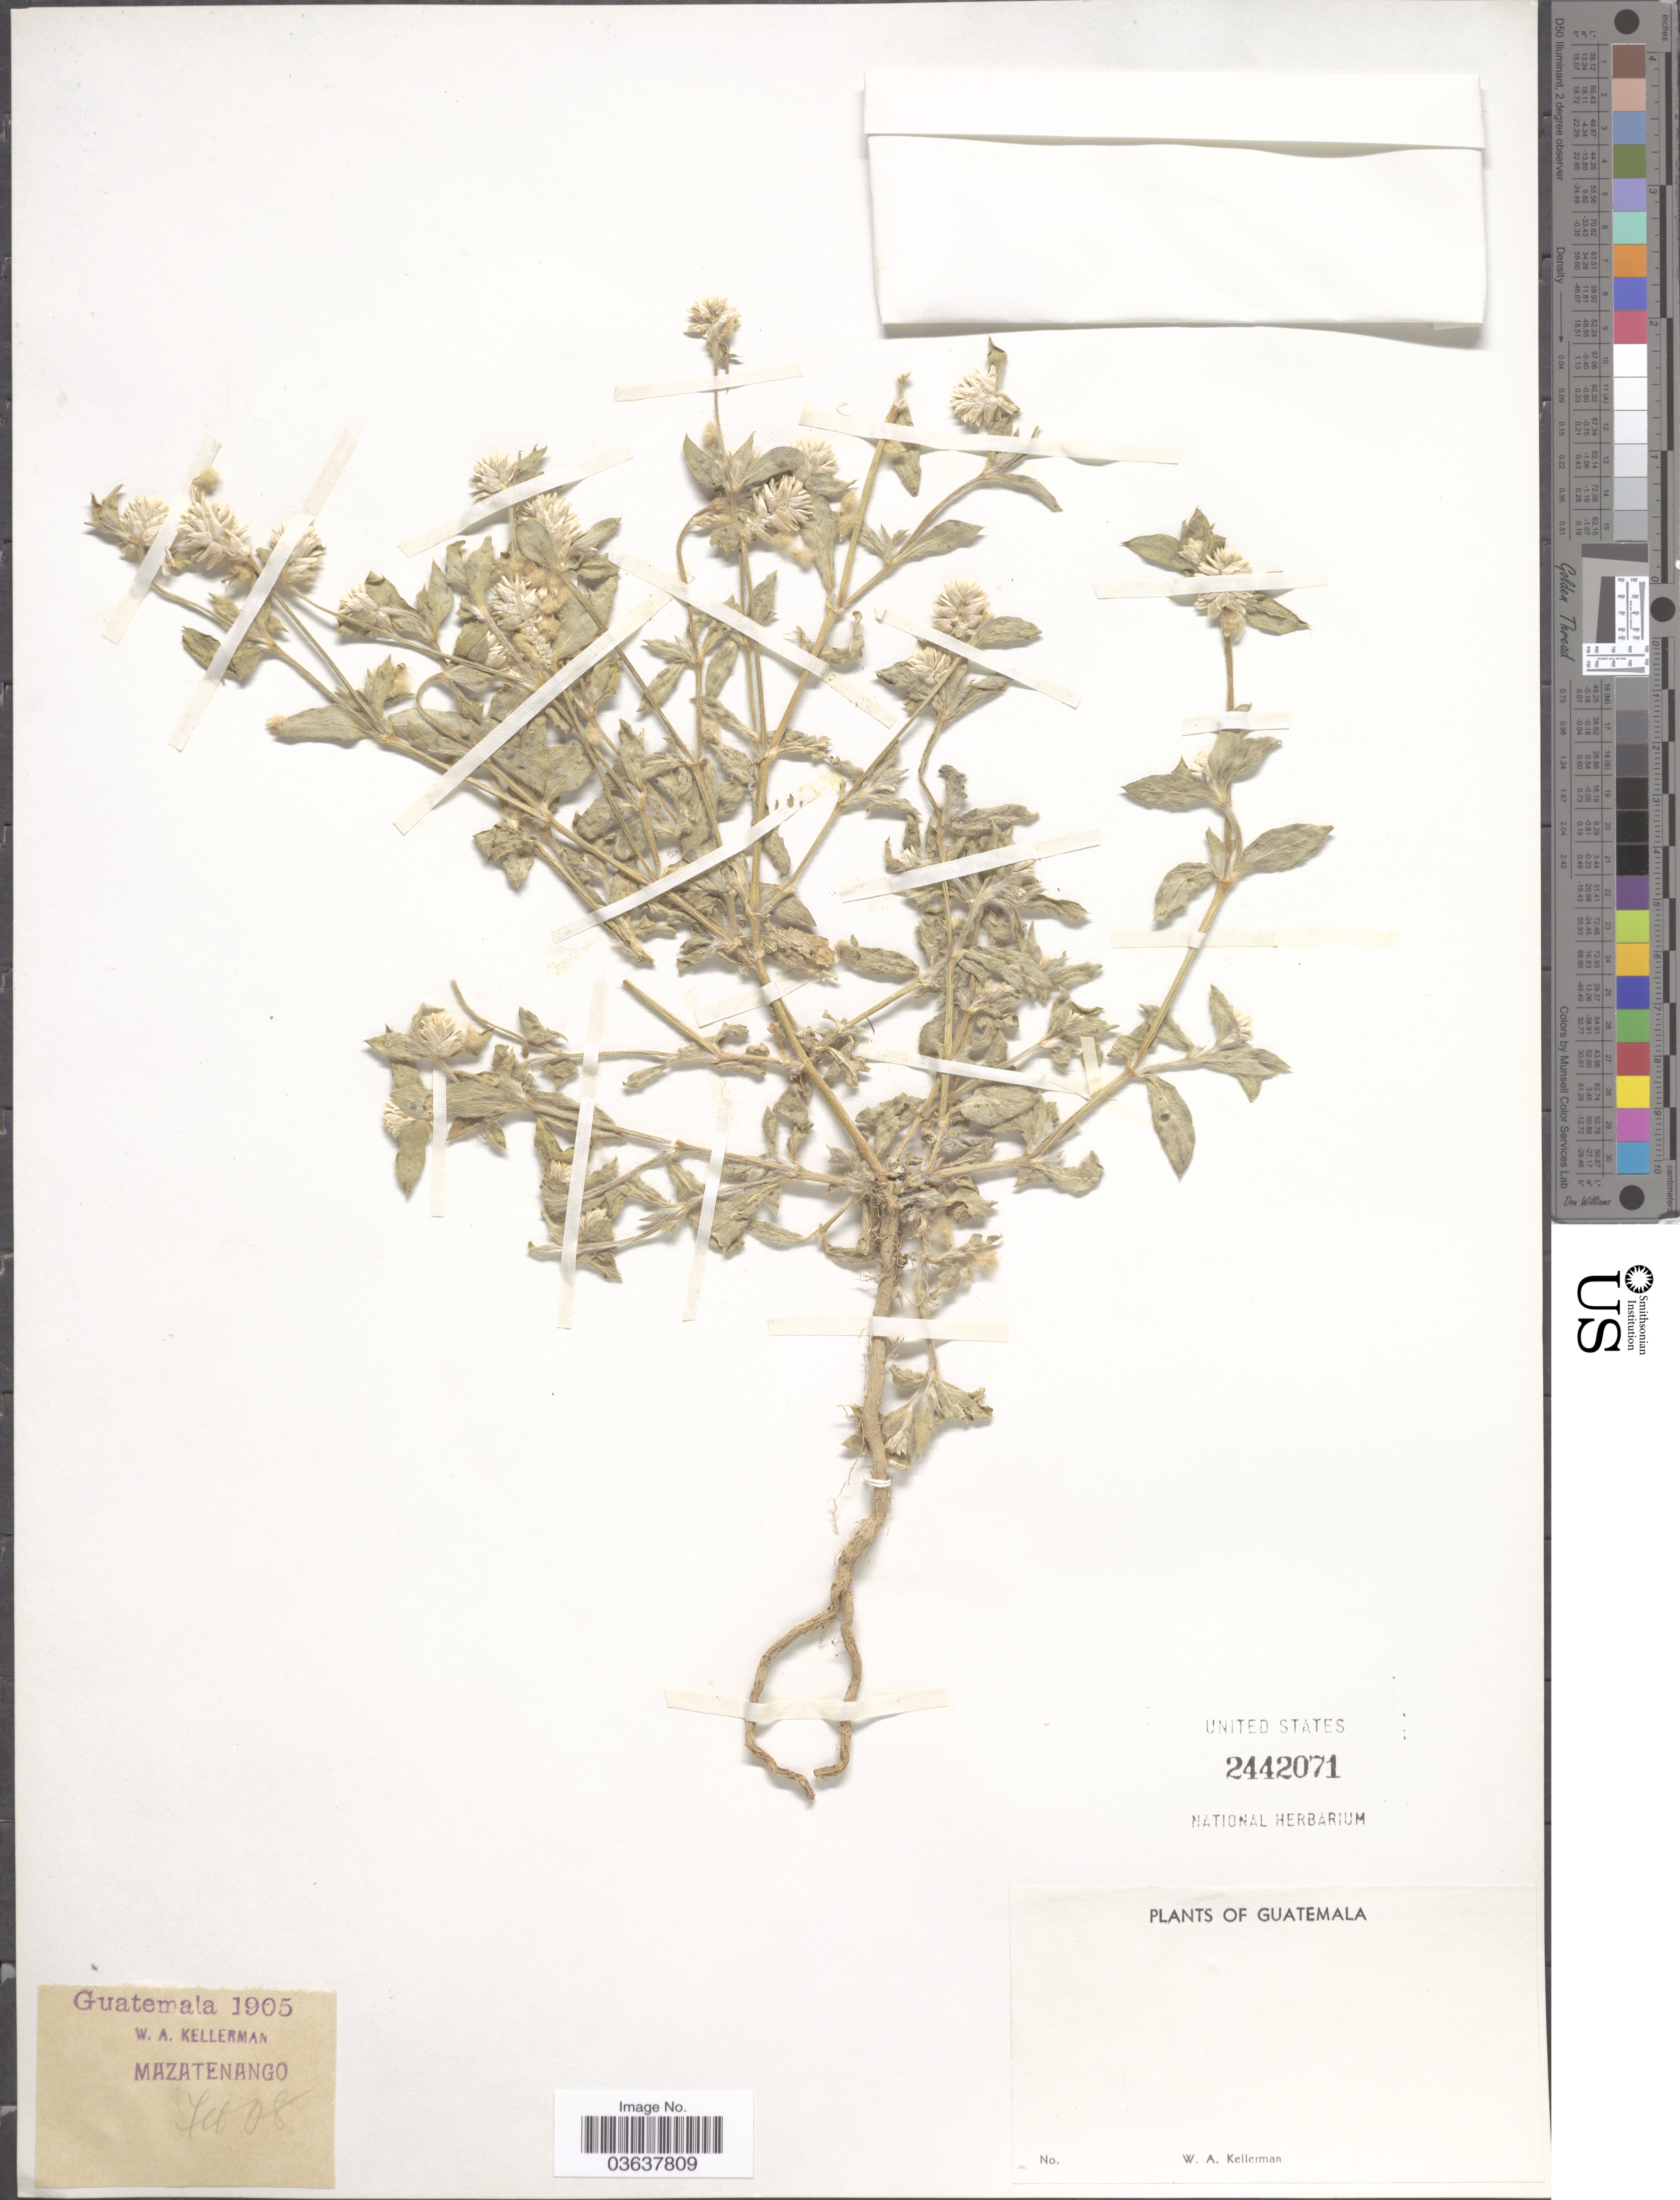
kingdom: Plantae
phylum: Tracheophyta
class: Magnoliopsida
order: Caryophyllales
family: Amaranthaceae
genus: Gomphrena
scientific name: Gomphrena sp.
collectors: W. Kellerman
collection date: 1905-02-08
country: Guatemala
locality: Mazatenango.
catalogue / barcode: US 2442071